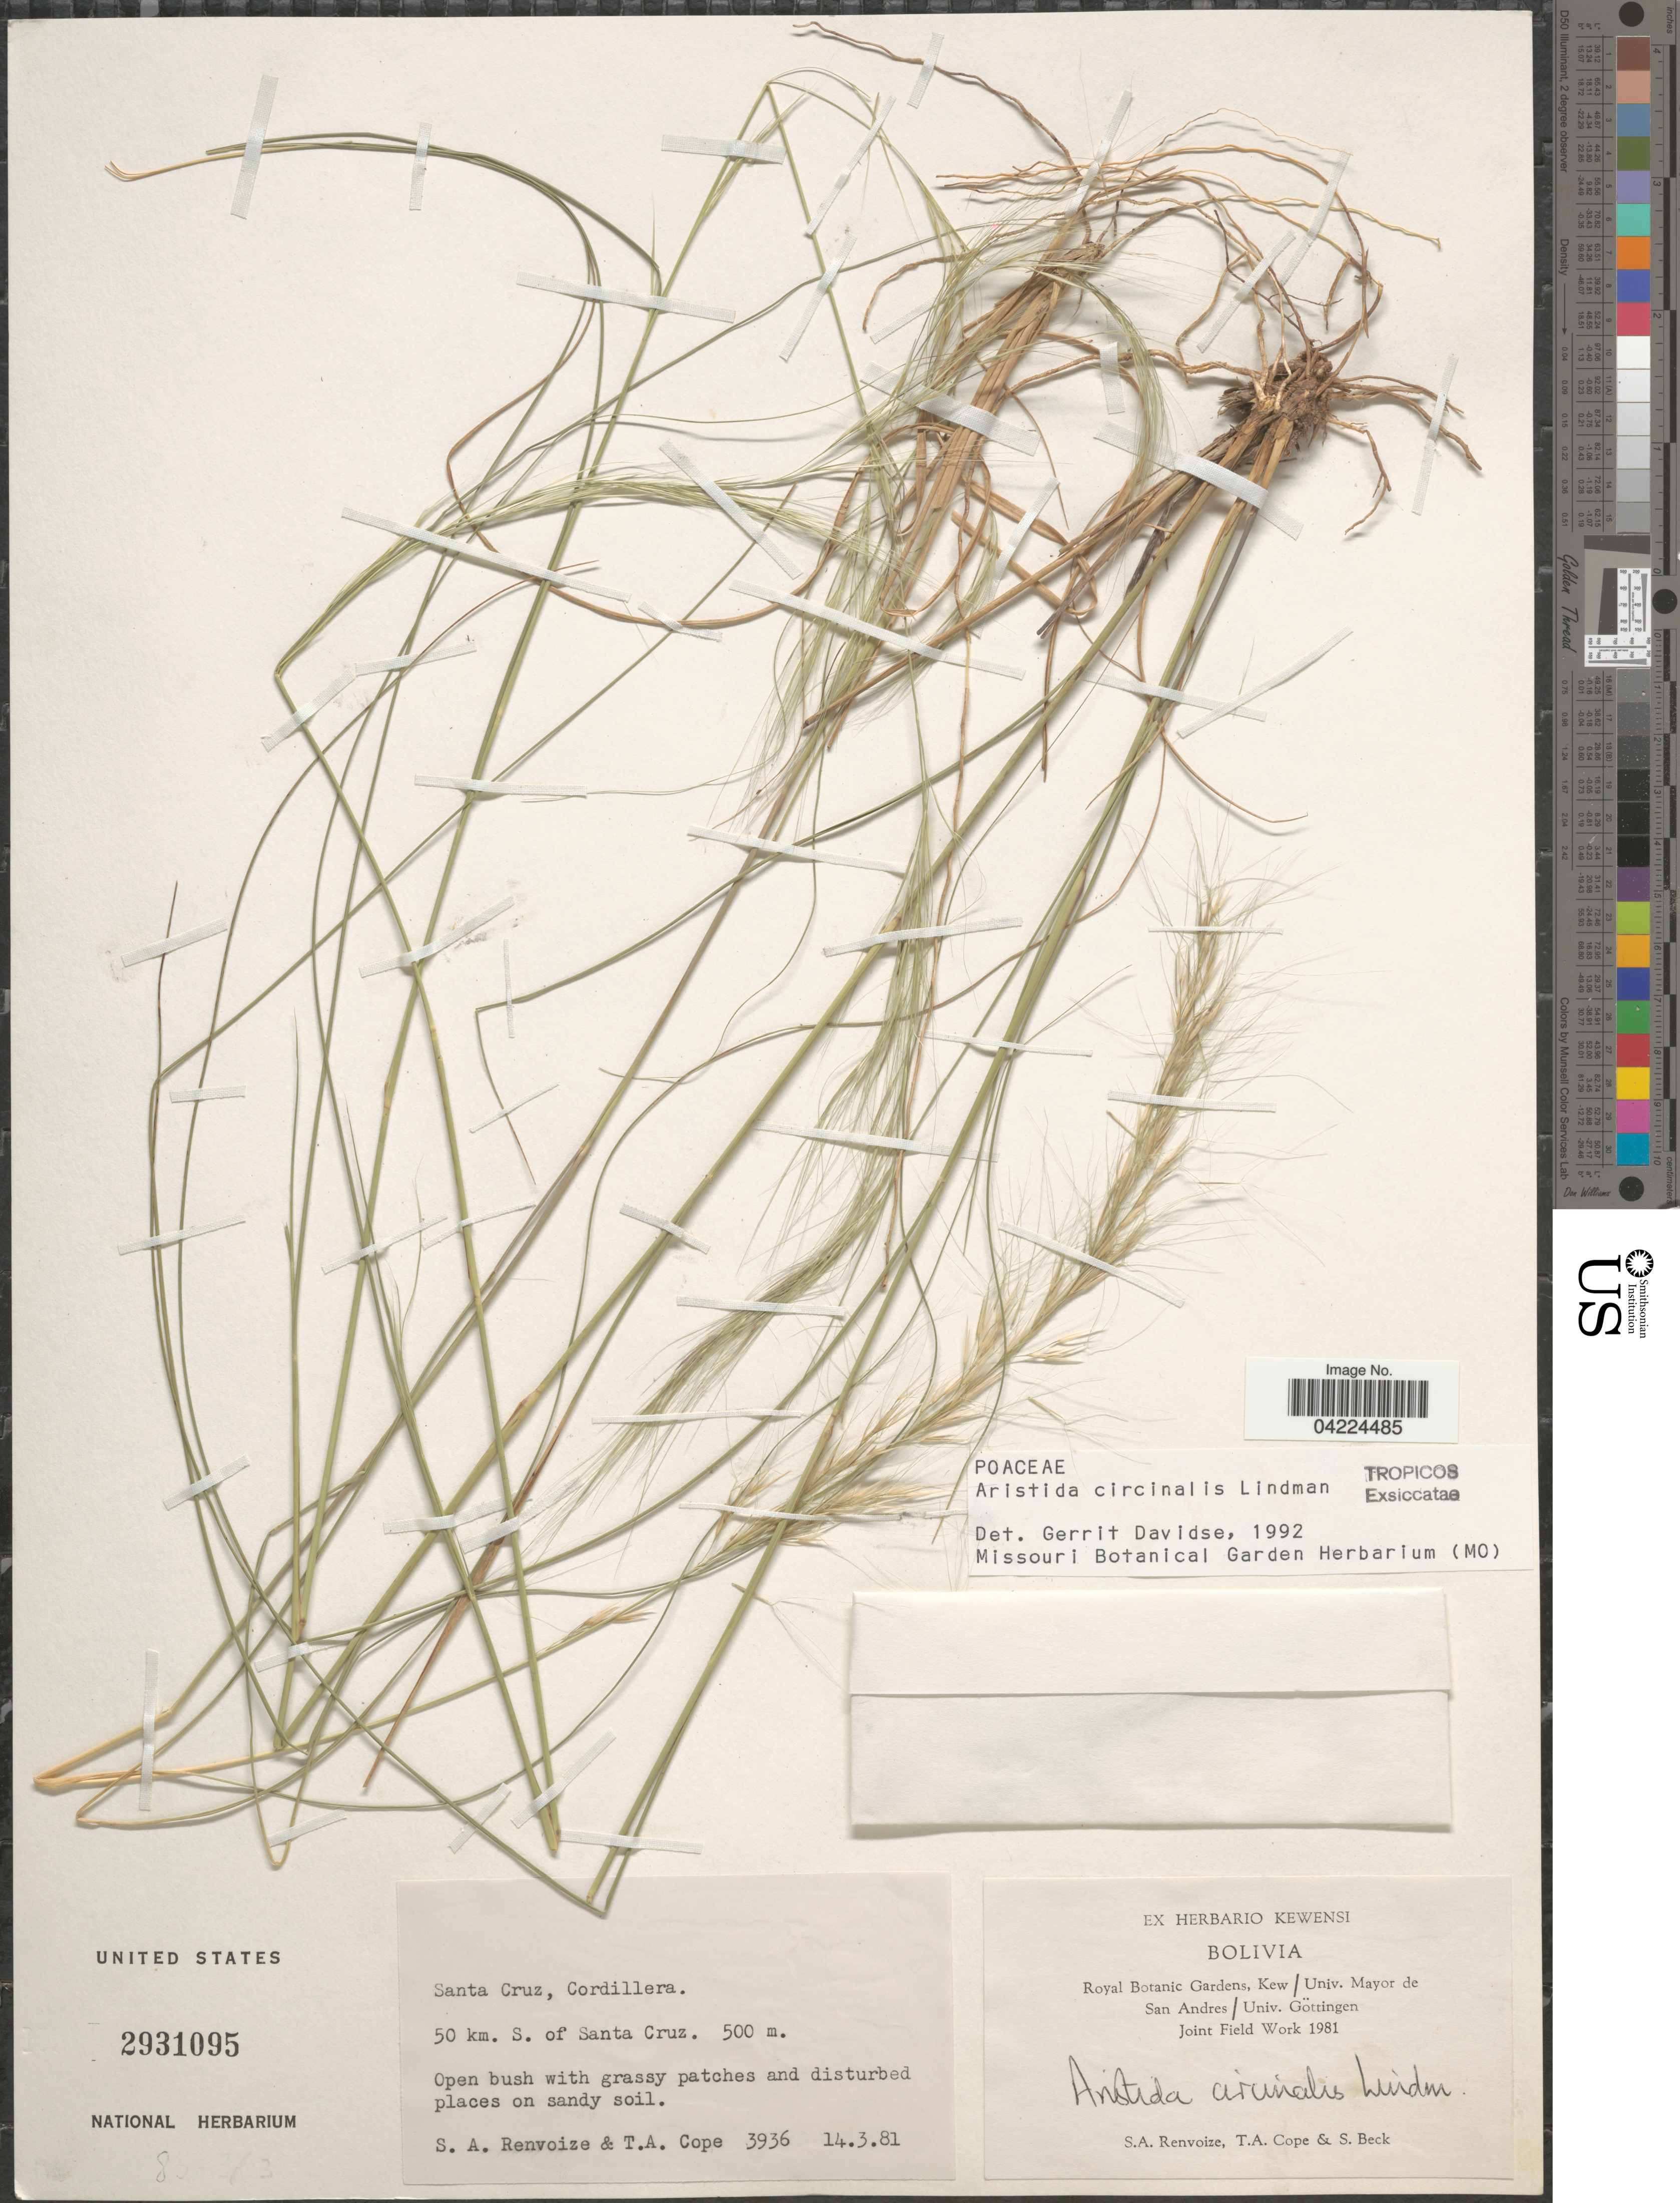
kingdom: Plantae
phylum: Tracheophyta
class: Liliopsida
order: Poales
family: Poaceae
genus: Aristida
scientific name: Aristida circinalis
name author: Lindm.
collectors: S. A. Renvoize & T. A. Cope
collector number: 3936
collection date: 1981-03-14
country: Bolivia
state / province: Santa Cruz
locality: Cordillera. 50km. S. of Santa Cruz.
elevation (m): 500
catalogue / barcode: US 2931095